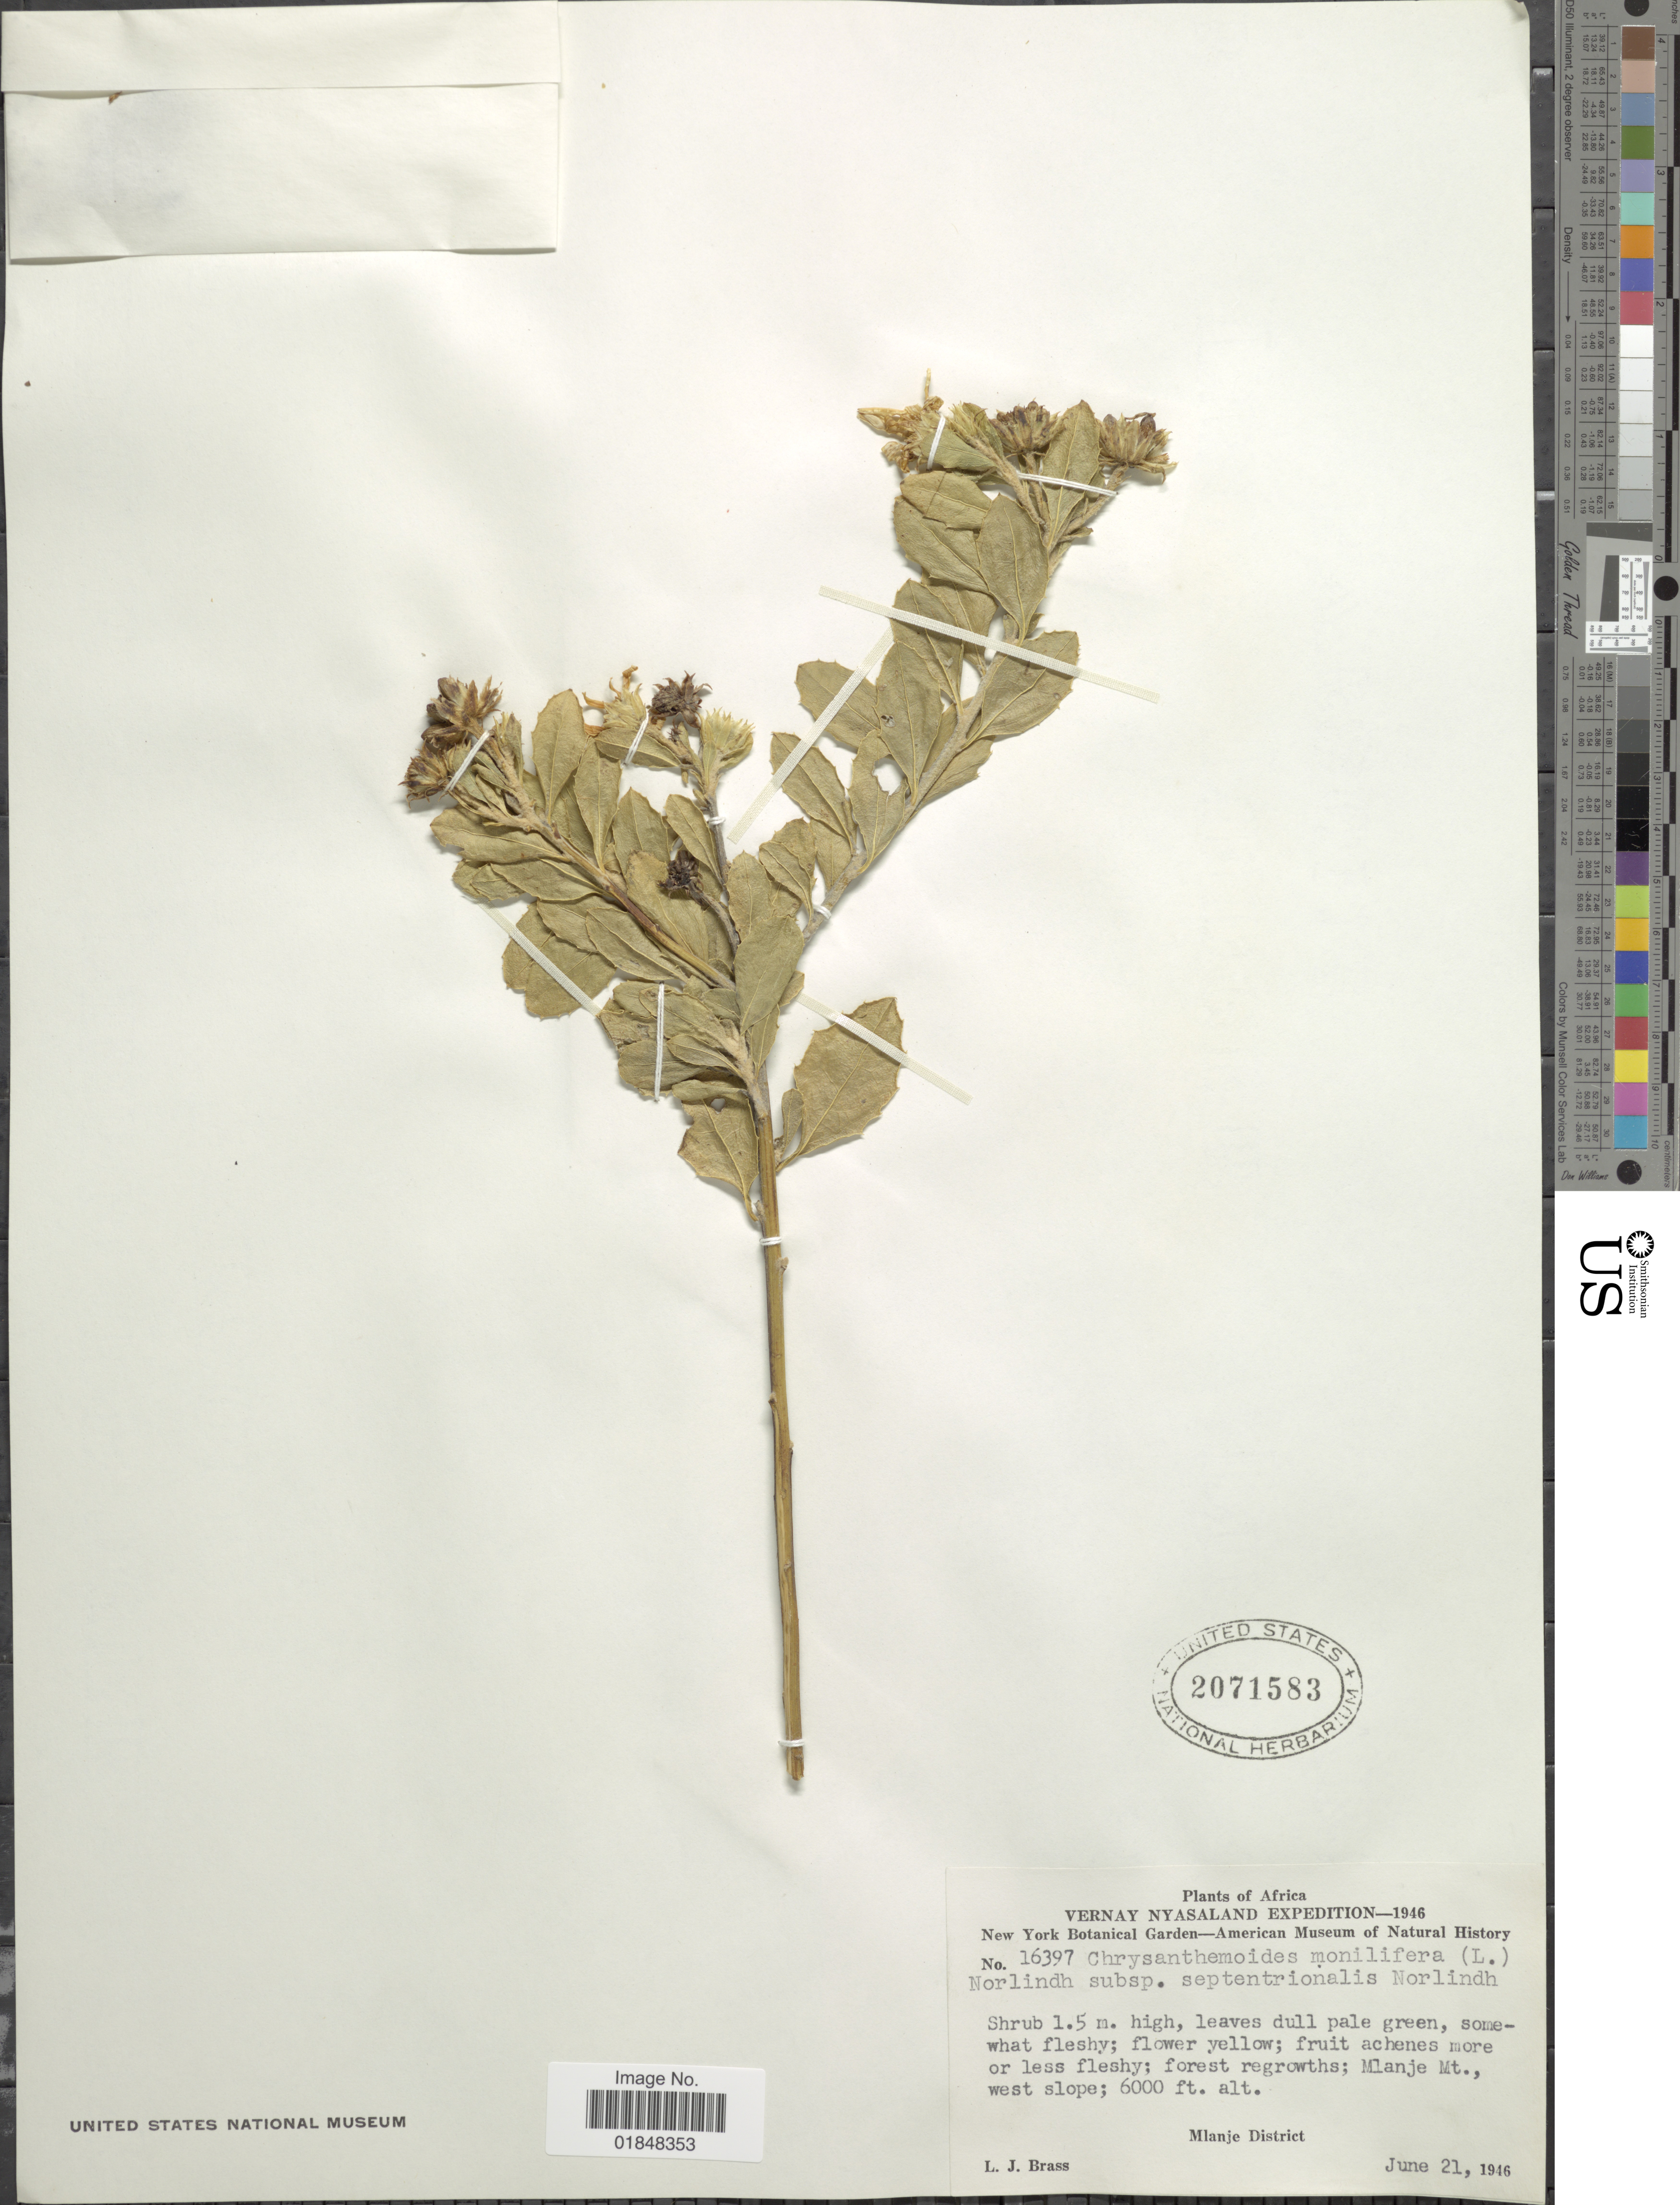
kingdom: Plantae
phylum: Tracheophyta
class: Magnoliopsida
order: Asterales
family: Asteraceae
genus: Chrysanthemoides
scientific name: Chrysanthemoides monilifera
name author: (L.) Norl.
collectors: L. J. Brass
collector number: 16397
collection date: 1946-06-21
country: Malawi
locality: Nyasaland. Mlanje Mt. west slope, Mlanje District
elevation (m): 1829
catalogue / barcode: US 2071583